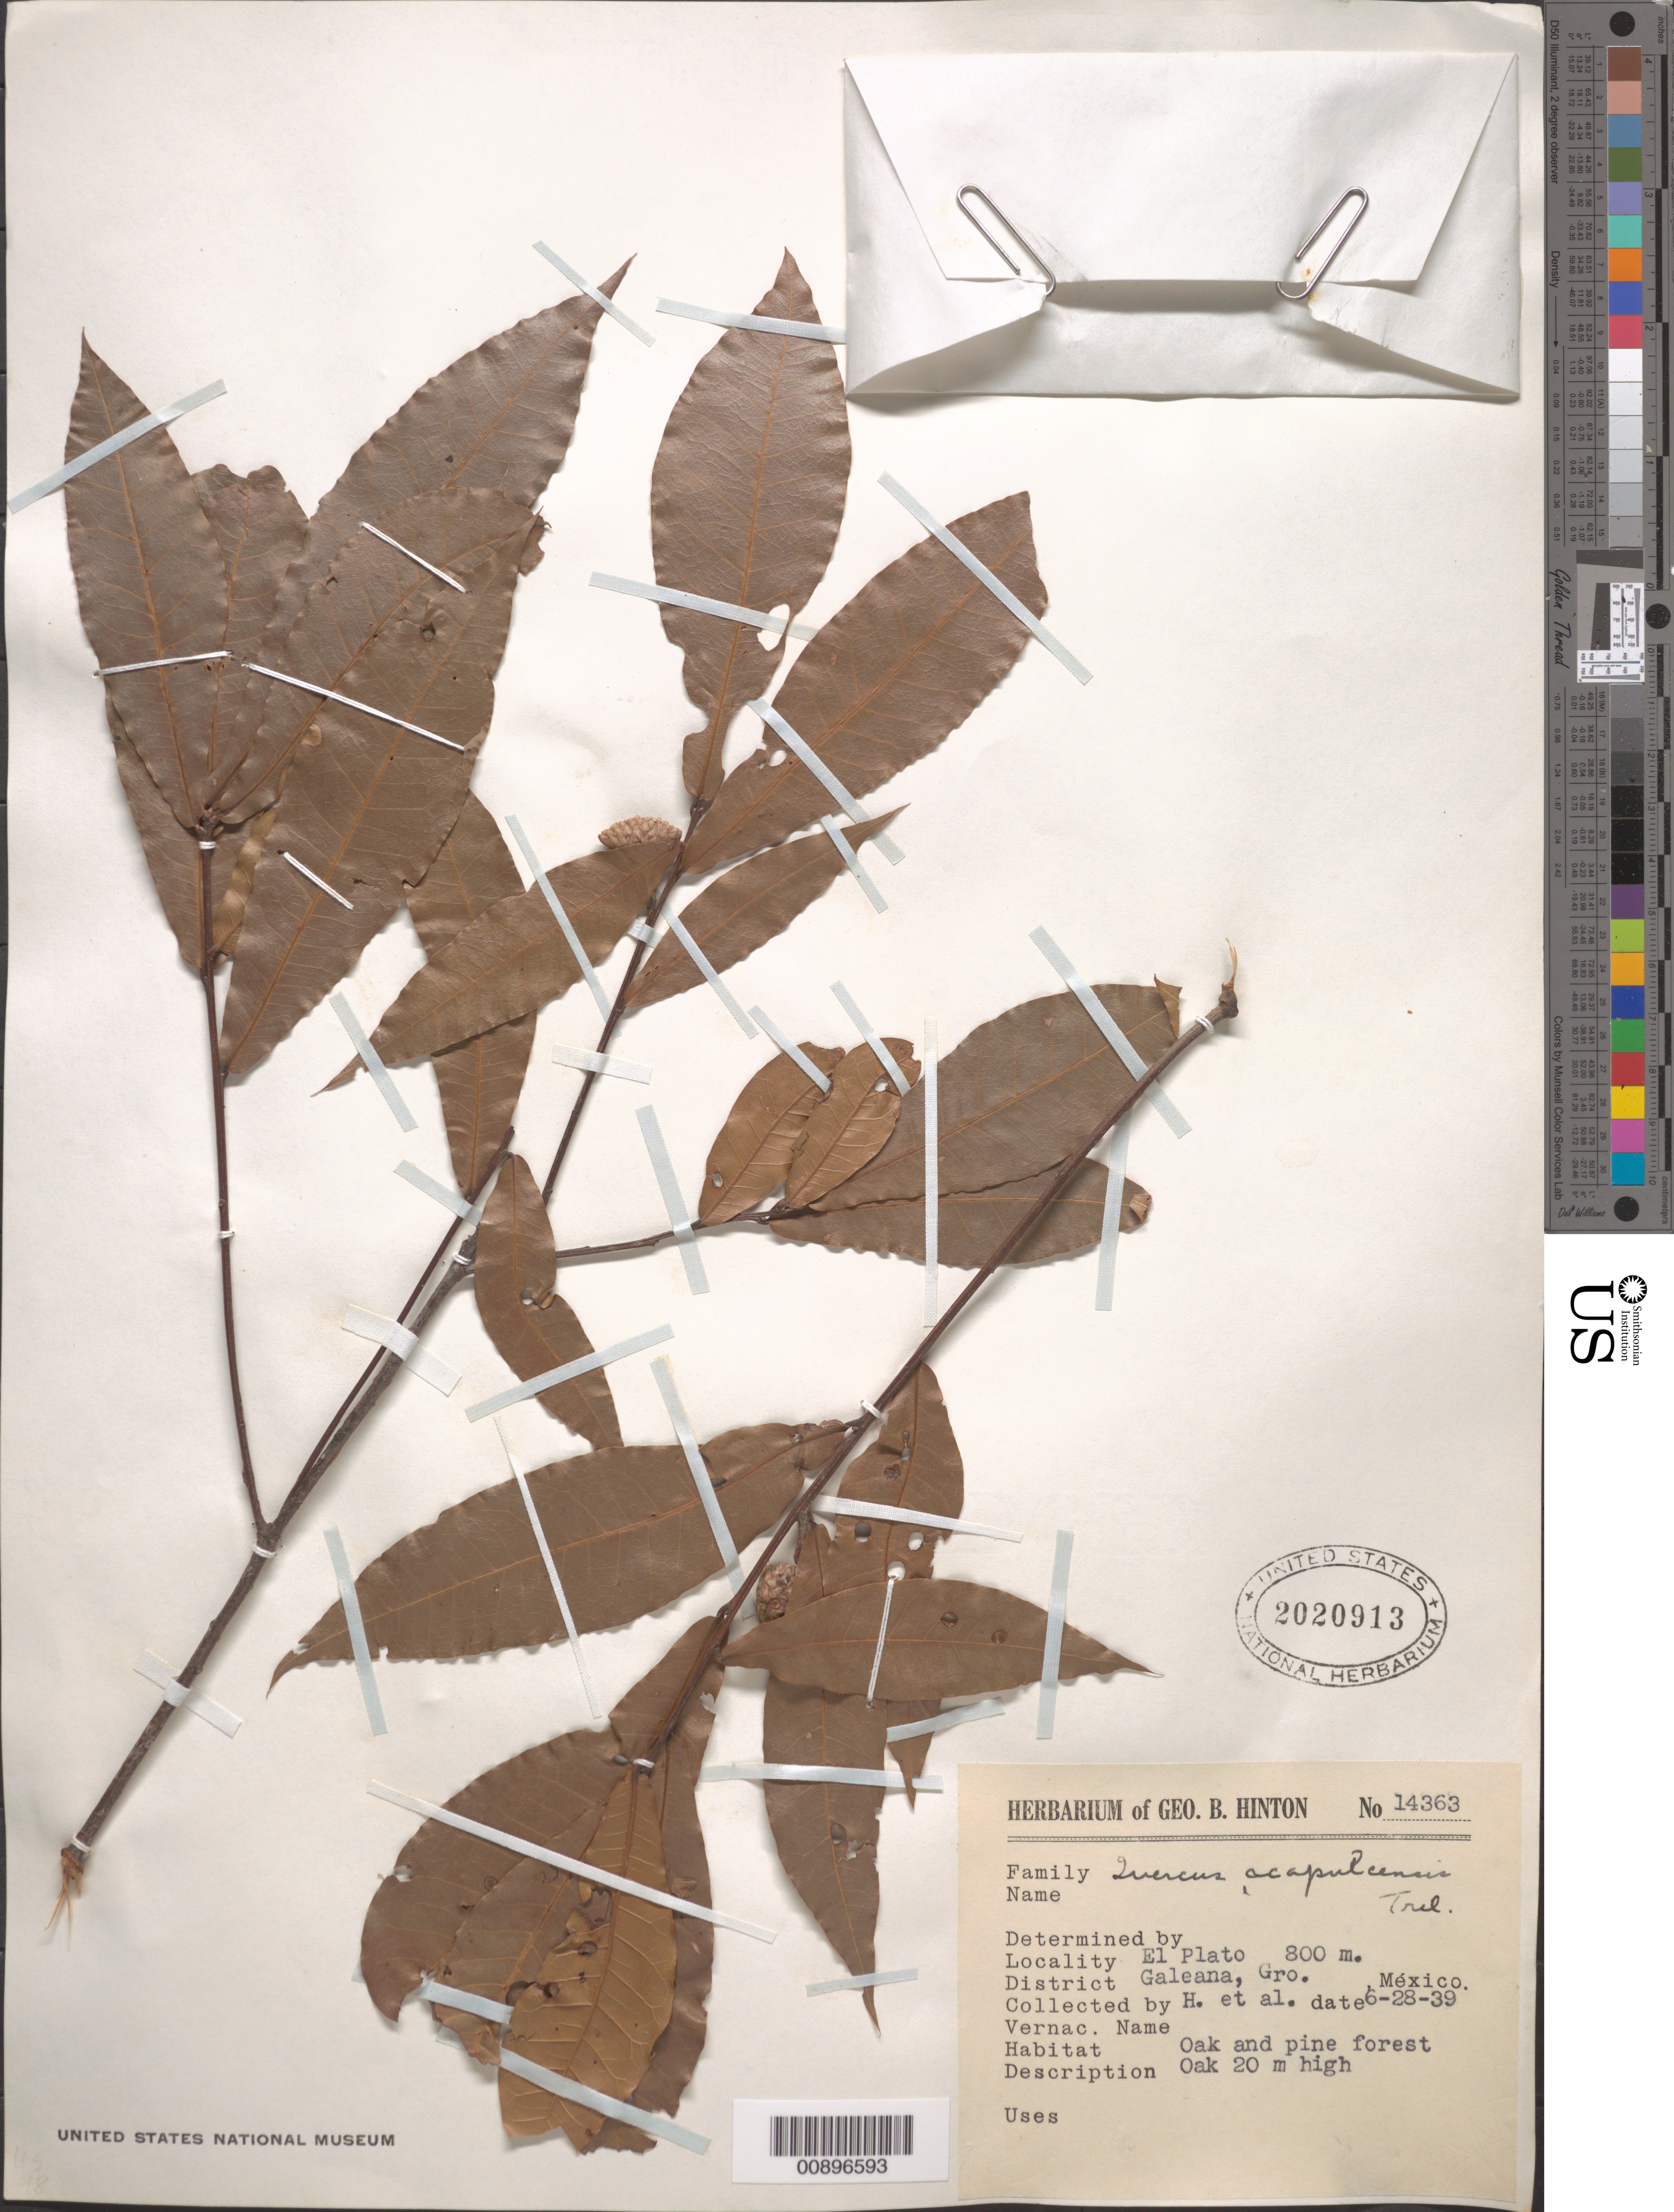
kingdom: Plantae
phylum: Tracheophyta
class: Magnoliopsida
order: Fagales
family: Fagaceae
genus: Quercus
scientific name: Quercus acapulcensis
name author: Trel.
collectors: G. B. Hinton & et al.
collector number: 14363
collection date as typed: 28 Jun 1939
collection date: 1939-06-28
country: Mexico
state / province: Guerrero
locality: El Plato, District Galeana, Gro.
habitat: Oak and pine forest.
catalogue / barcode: US 2020913